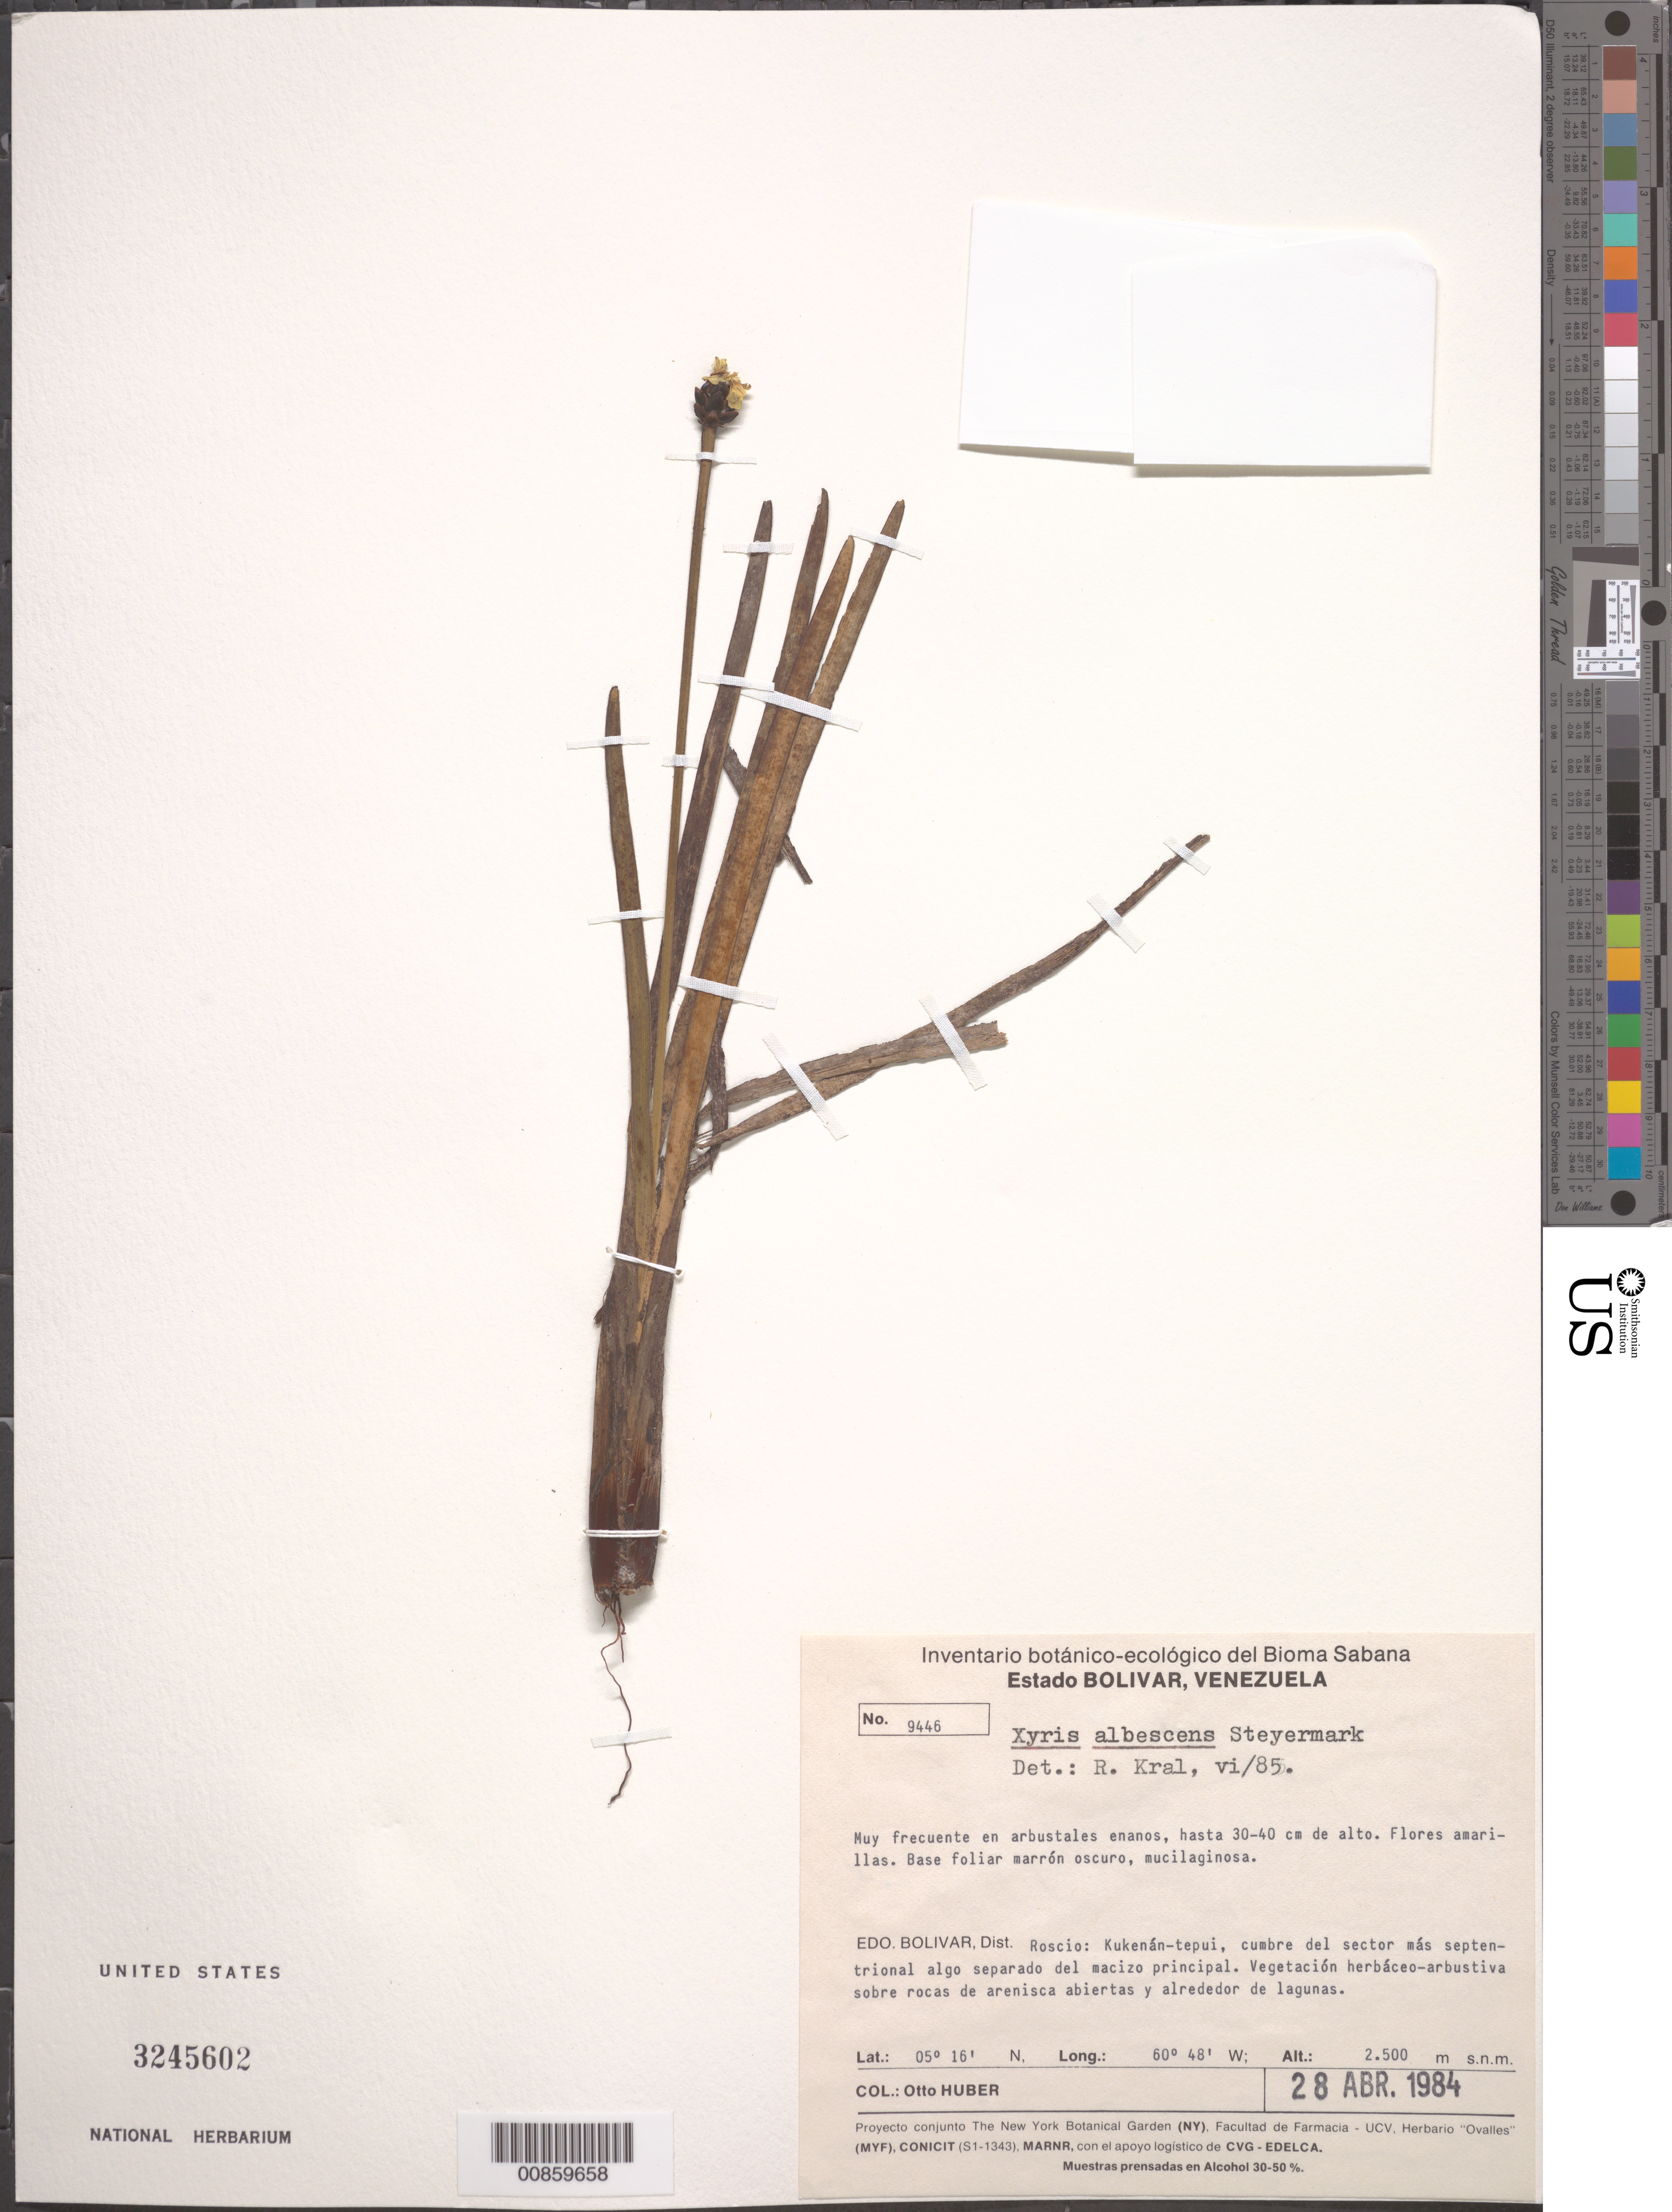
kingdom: Plantae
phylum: Tracheophyta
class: Liliopsida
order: Poales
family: Xyridaceae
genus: Xyris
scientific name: Xyris albescens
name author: Steyerm.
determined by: Kral, Robert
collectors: O. Huber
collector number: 9446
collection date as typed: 28-Apr-84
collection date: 1984-04-28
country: Venezuela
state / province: Bolívar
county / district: Roscio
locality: Kukenán-tepuí, cumbre del sector más septentríonal algo separado del macizo principal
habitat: Arbustales enanos. Vegetación herbáceo-arbustiva sobre rocas de arenisca abiertas y alrededor de lagunas.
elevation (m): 2500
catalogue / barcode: US 3245602